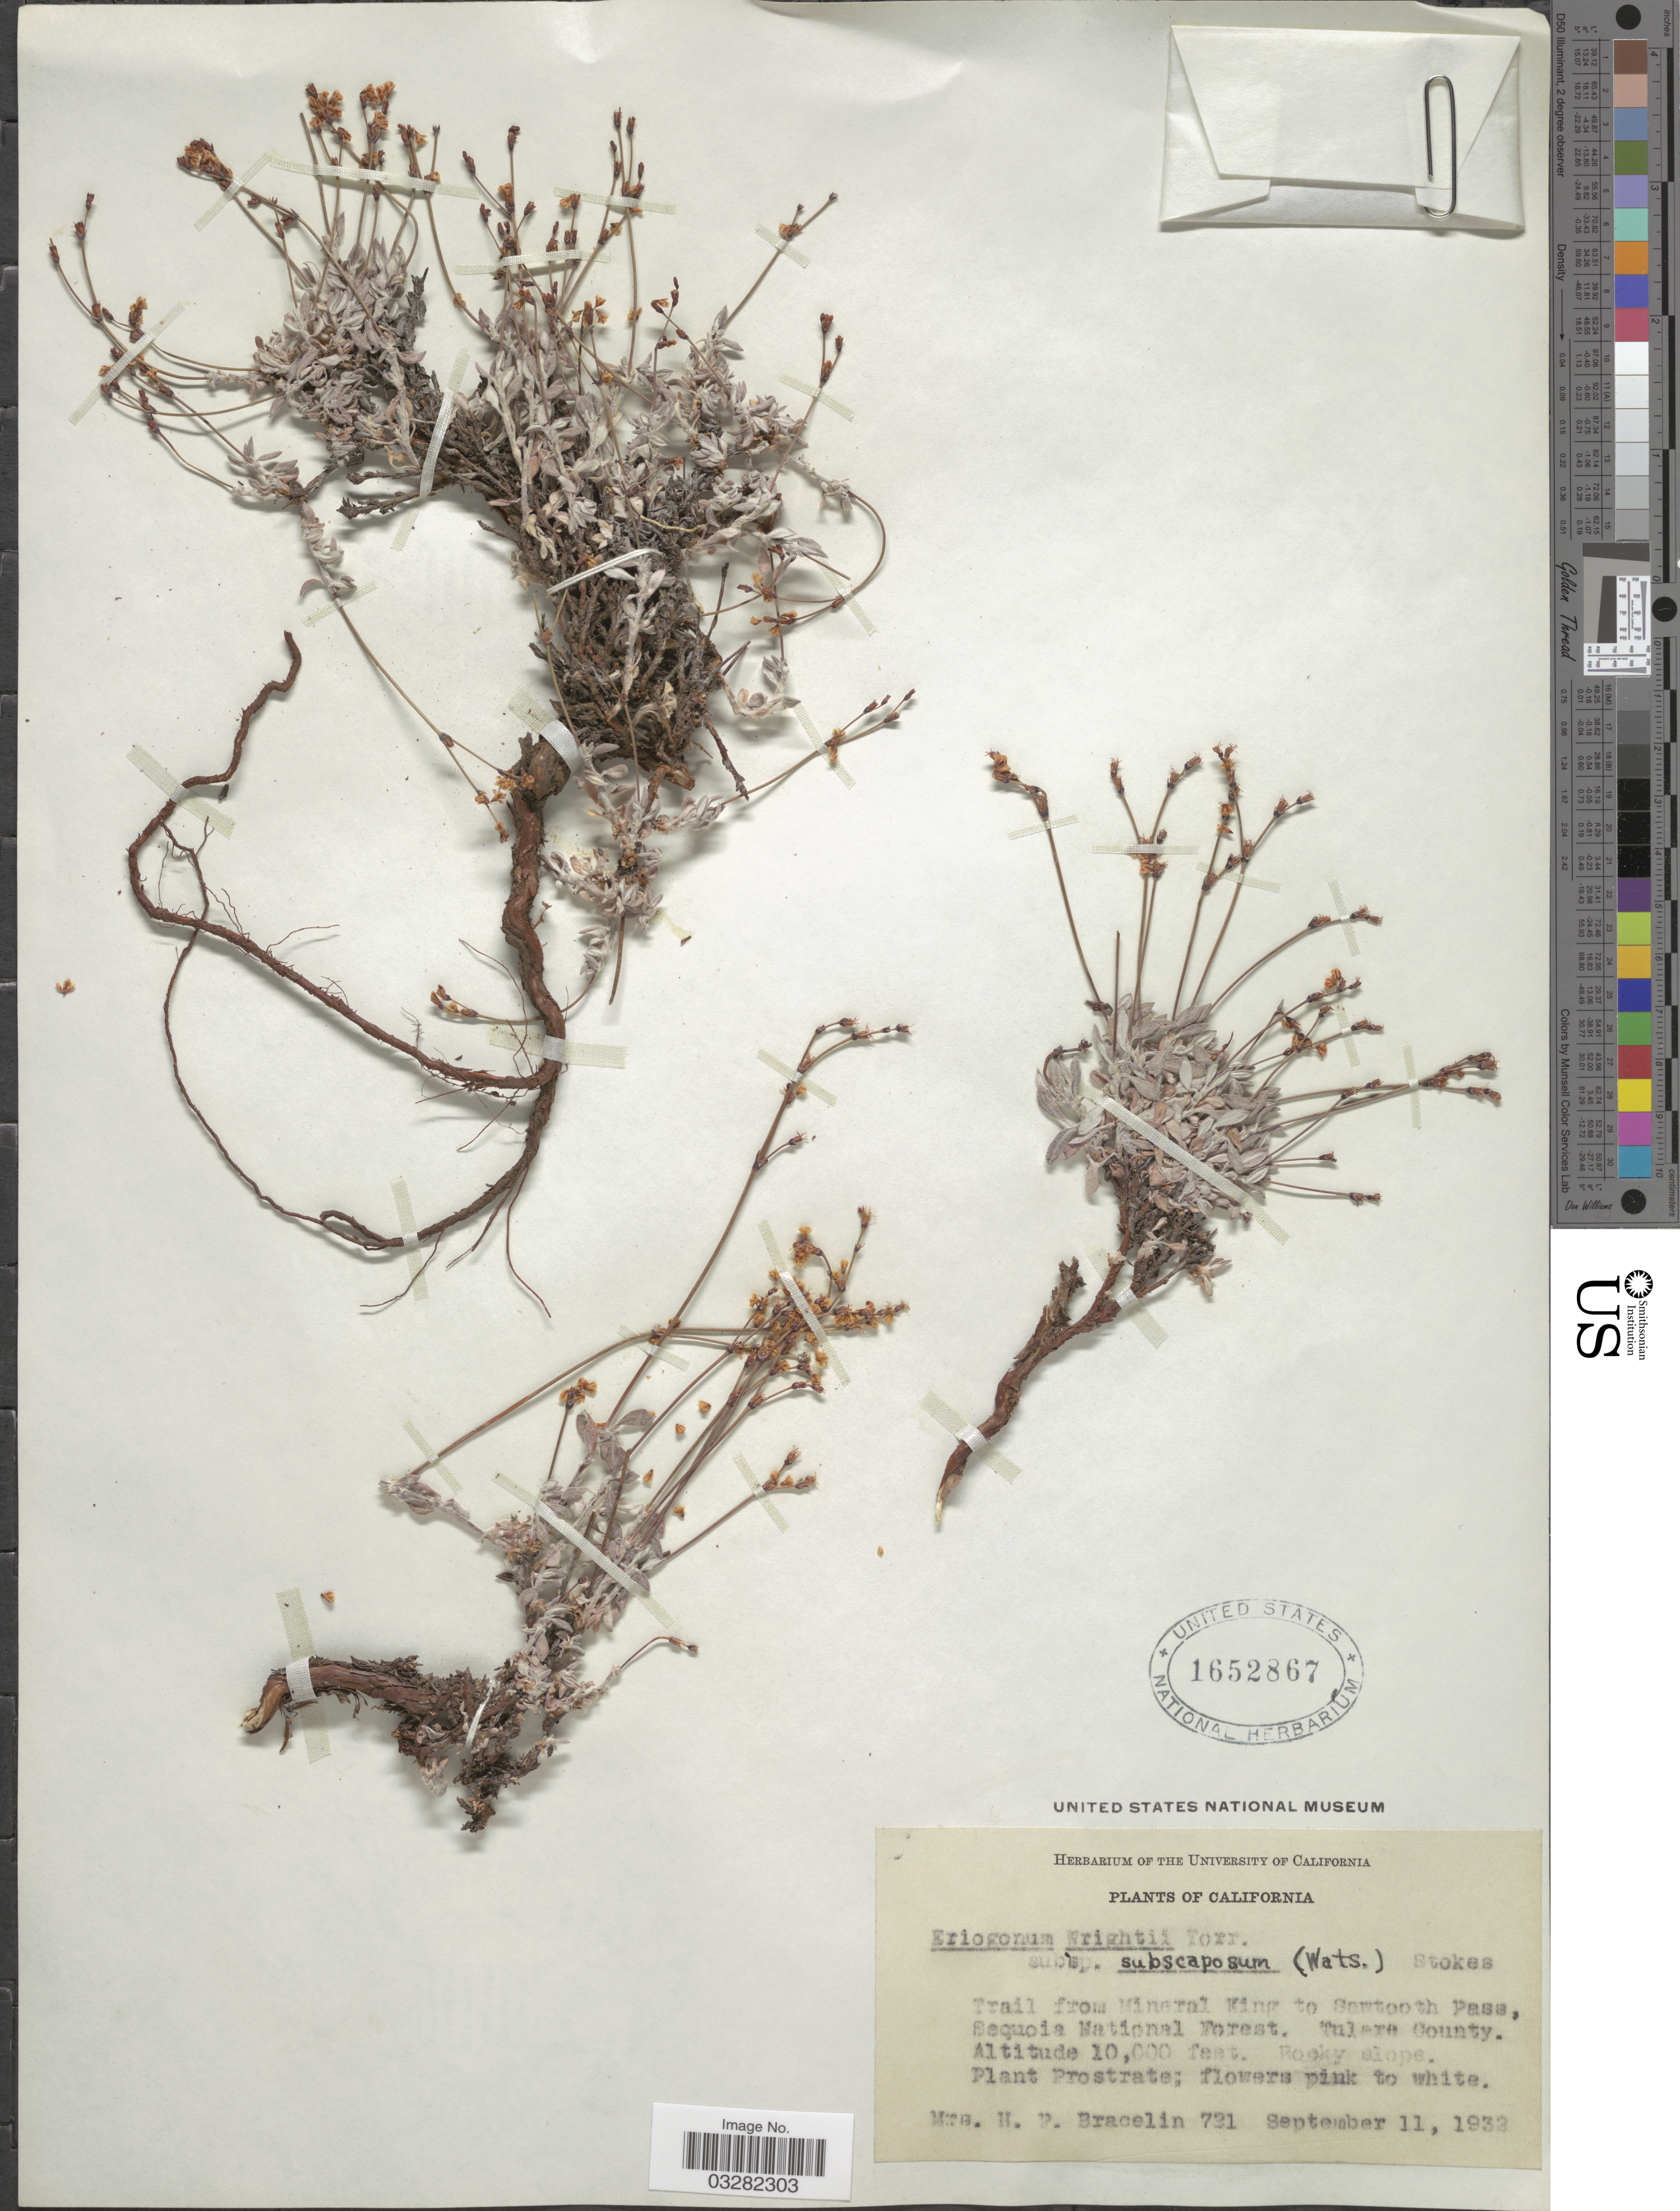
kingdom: Plantae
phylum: Tracheophyta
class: Magnoliopsida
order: Caryophyllales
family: Polygonaceae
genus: Eriogonum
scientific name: Eriogonum wrightii var. subscaposum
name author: S. Watson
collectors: H. Bracelin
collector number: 721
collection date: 1932-09-11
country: United States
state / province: California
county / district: Tulare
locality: Trail from Mineral King to Sawtooth Pass, Sequoia National Forest. Tulare County.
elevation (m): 3048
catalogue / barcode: US 1652867